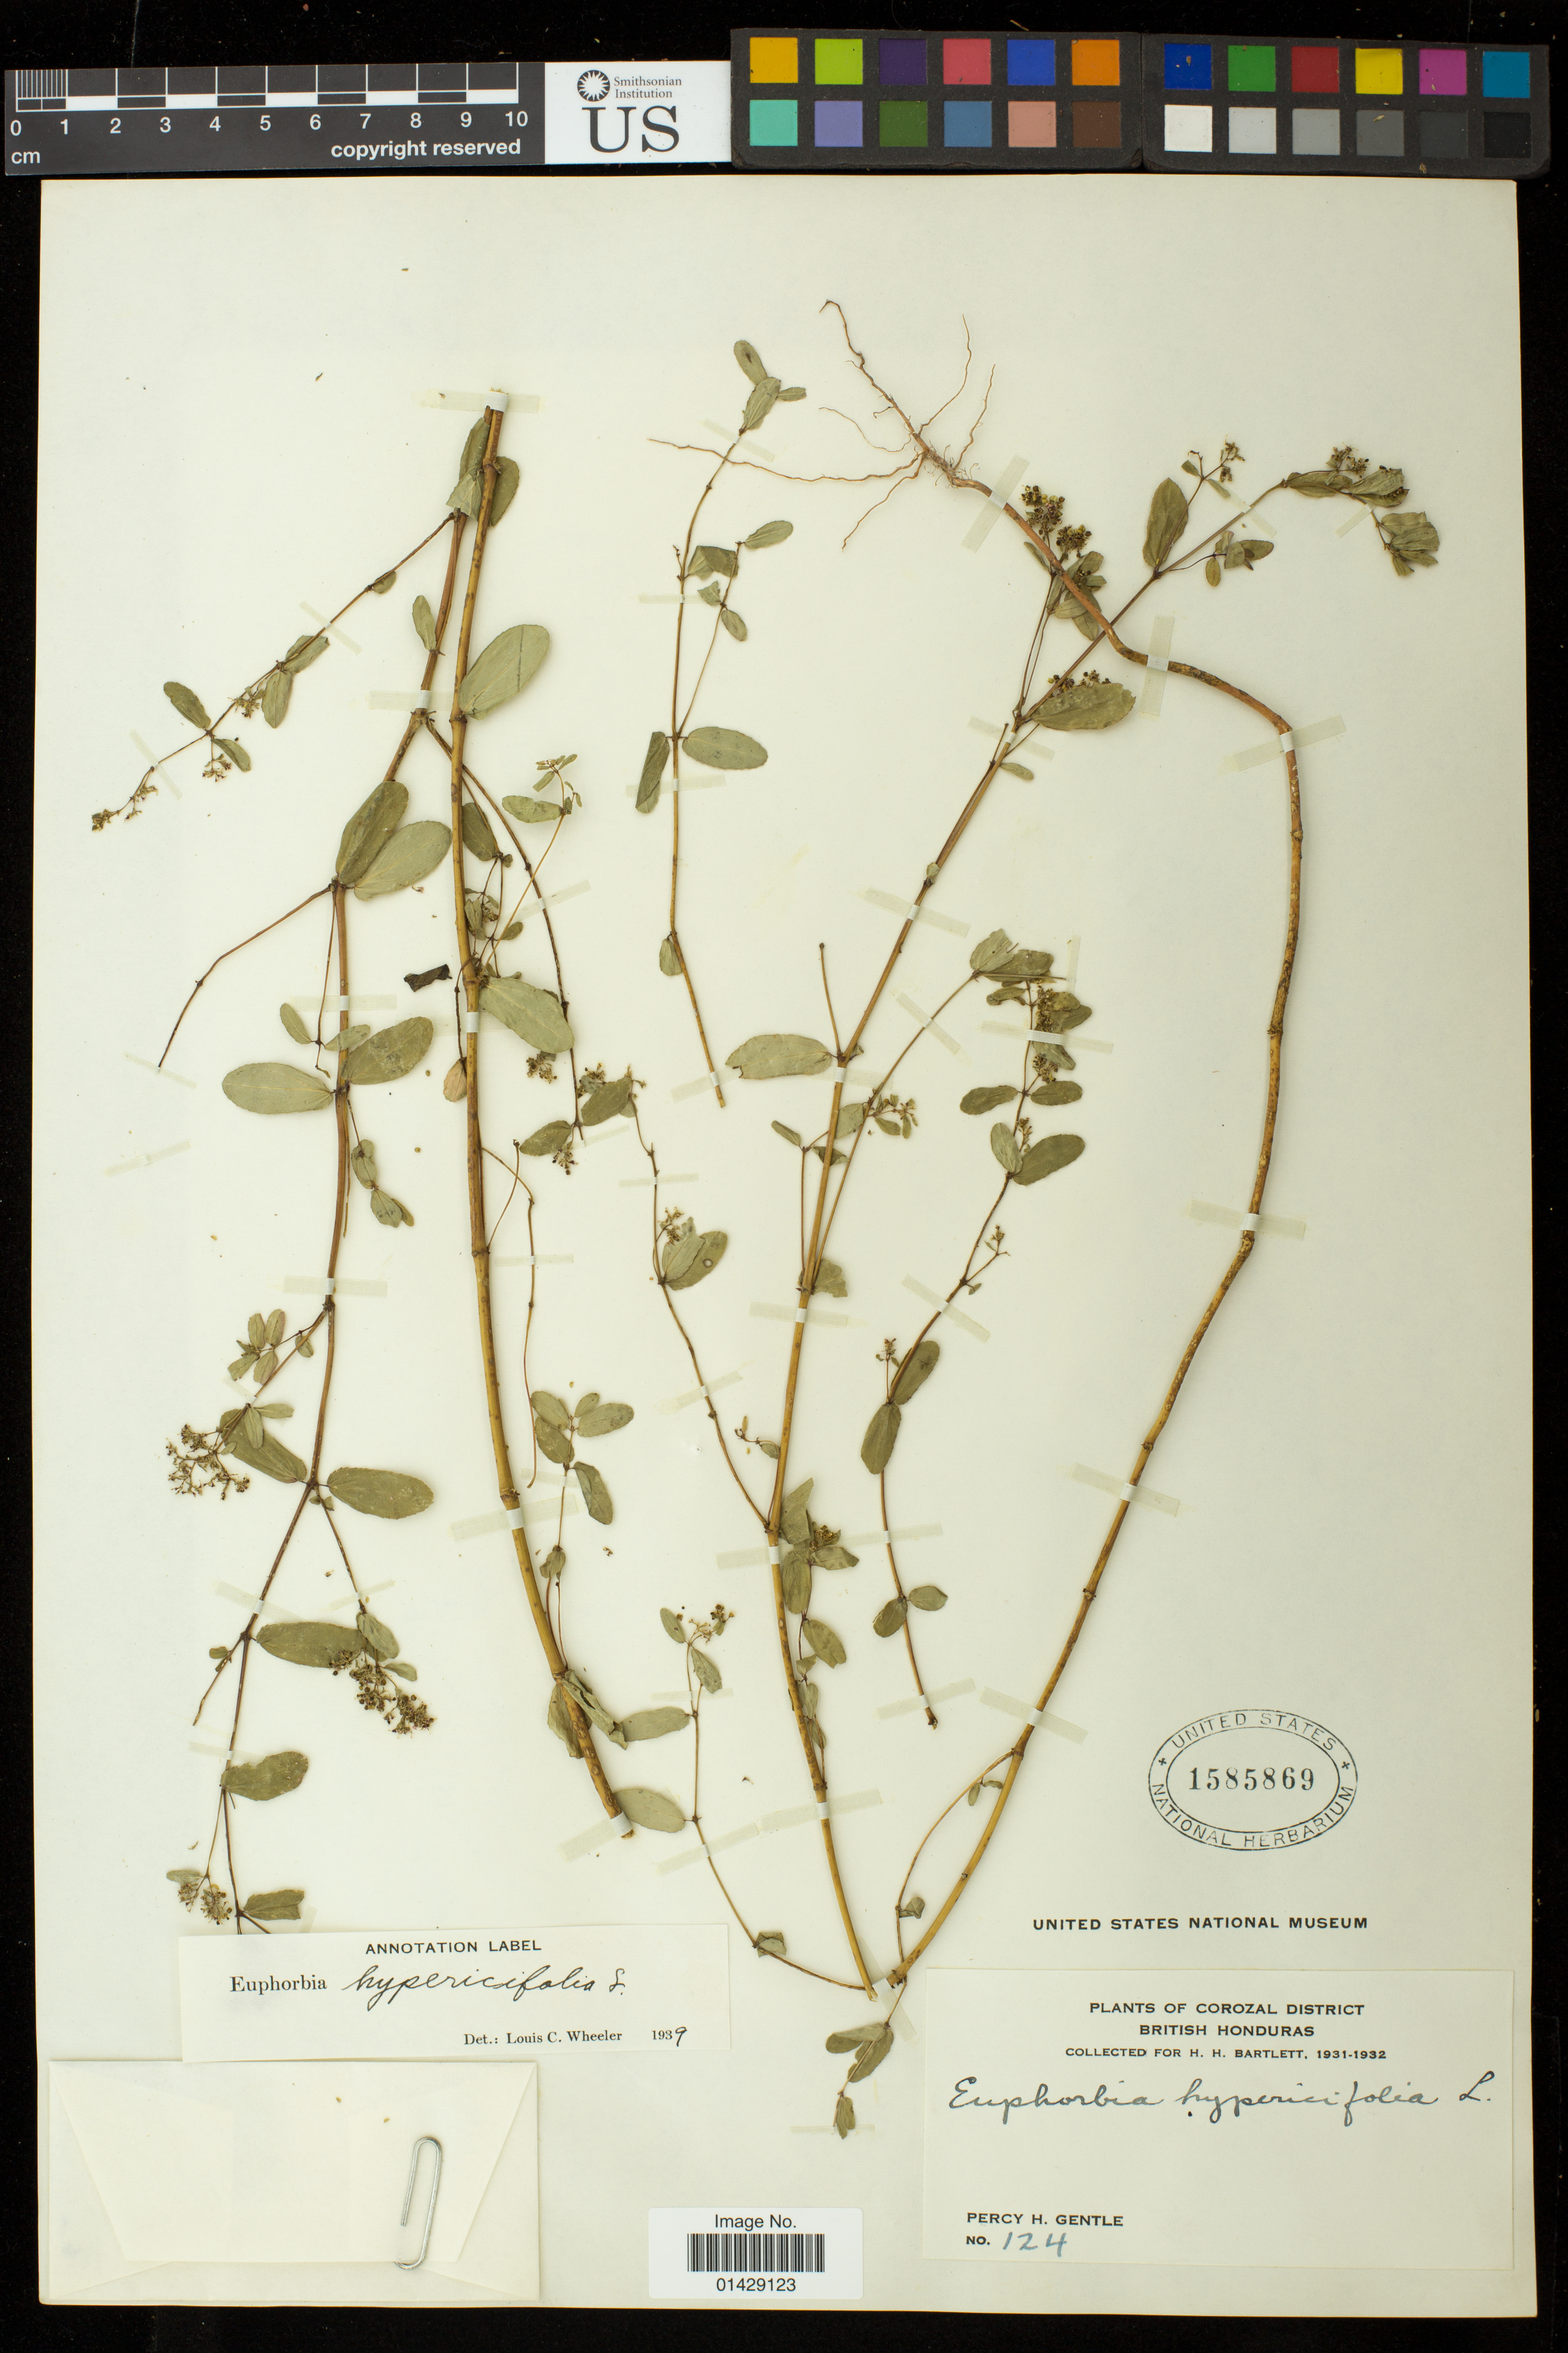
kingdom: Plantae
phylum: Tracheophyta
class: Magnoliopsida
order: Malpighiales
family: Euphorbiaceae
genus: Euphorbia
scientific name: Euphorbia hypericifolia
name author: L.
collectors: P. H. Gentle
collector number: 124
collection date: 1931/1932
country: Belize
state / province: Corozal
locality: British Honduras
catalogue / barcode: US 1585869